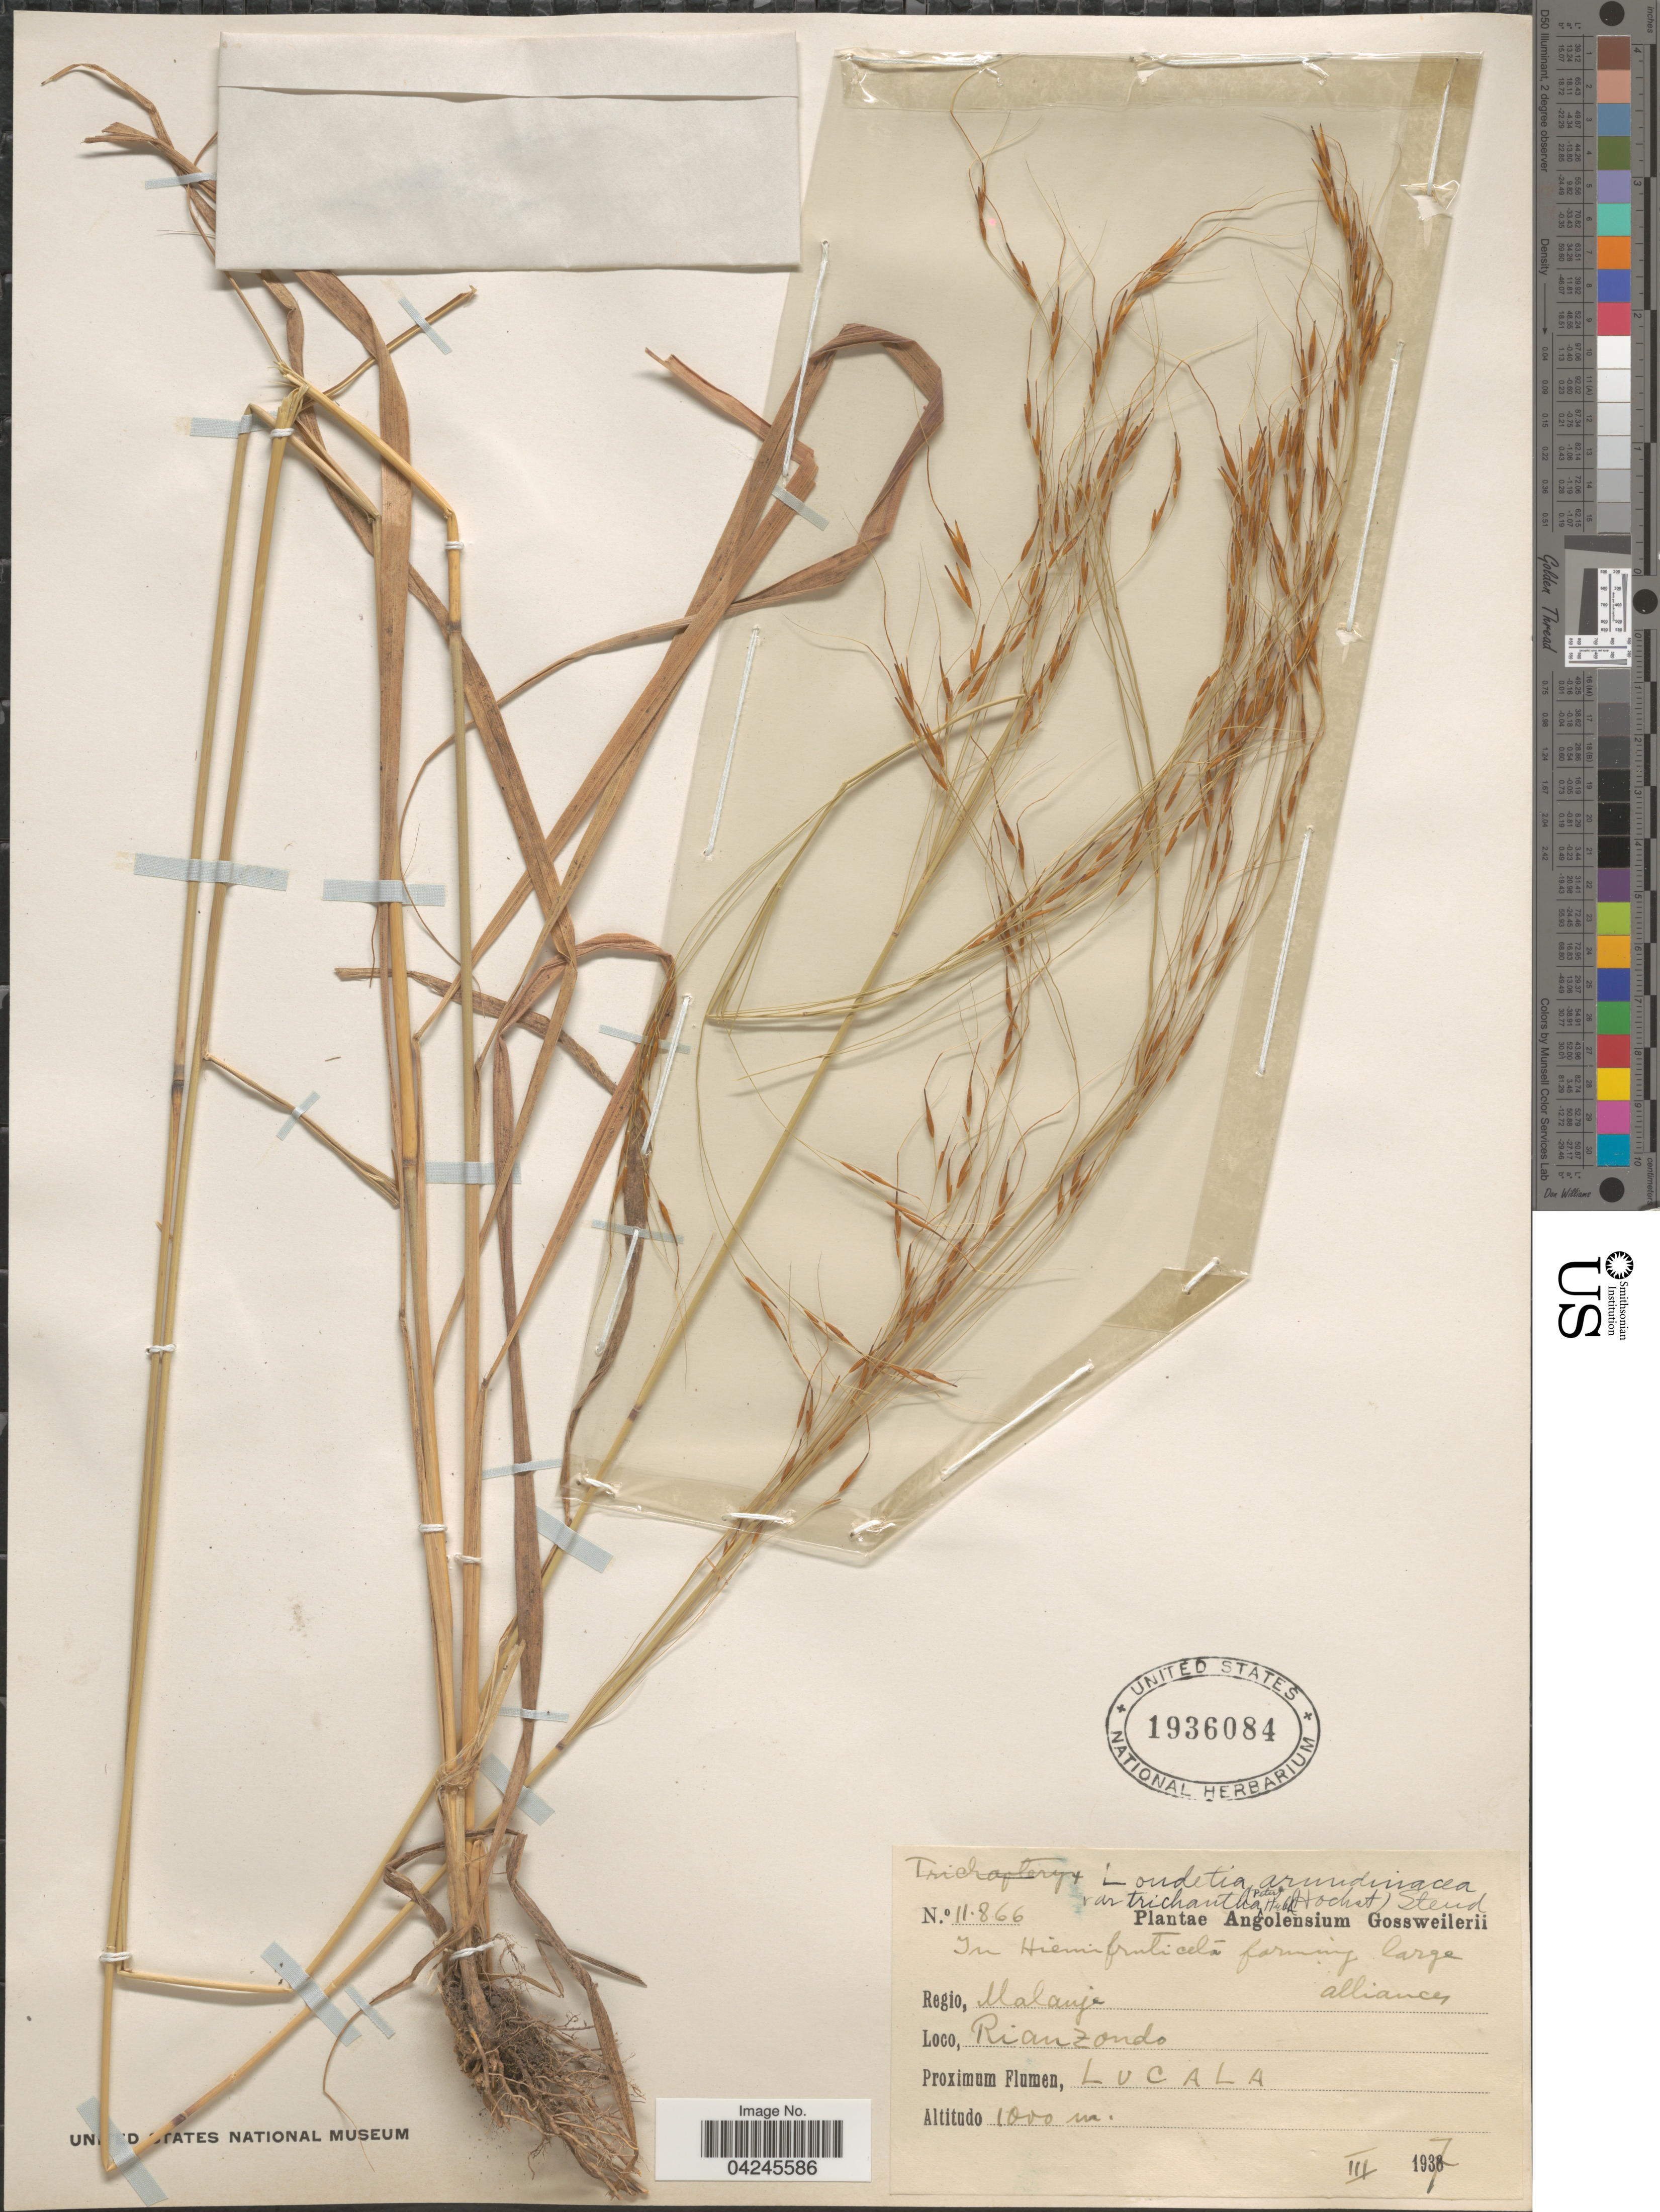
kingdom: Plantae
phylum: Tracheophyta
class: Liliopsida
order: Poales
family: Poaceae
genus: Loudetia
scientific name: Loudetia arundinacea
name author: (Hochst. ex A. Rich.) Steud.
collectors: -. Gossweiler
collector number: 11866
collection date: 1937-03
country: Angola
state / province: Malange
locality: Regio, Malange. Rianzondo. Proximum Flumen, Lucala.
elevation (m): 1000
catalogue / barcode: US 1936084